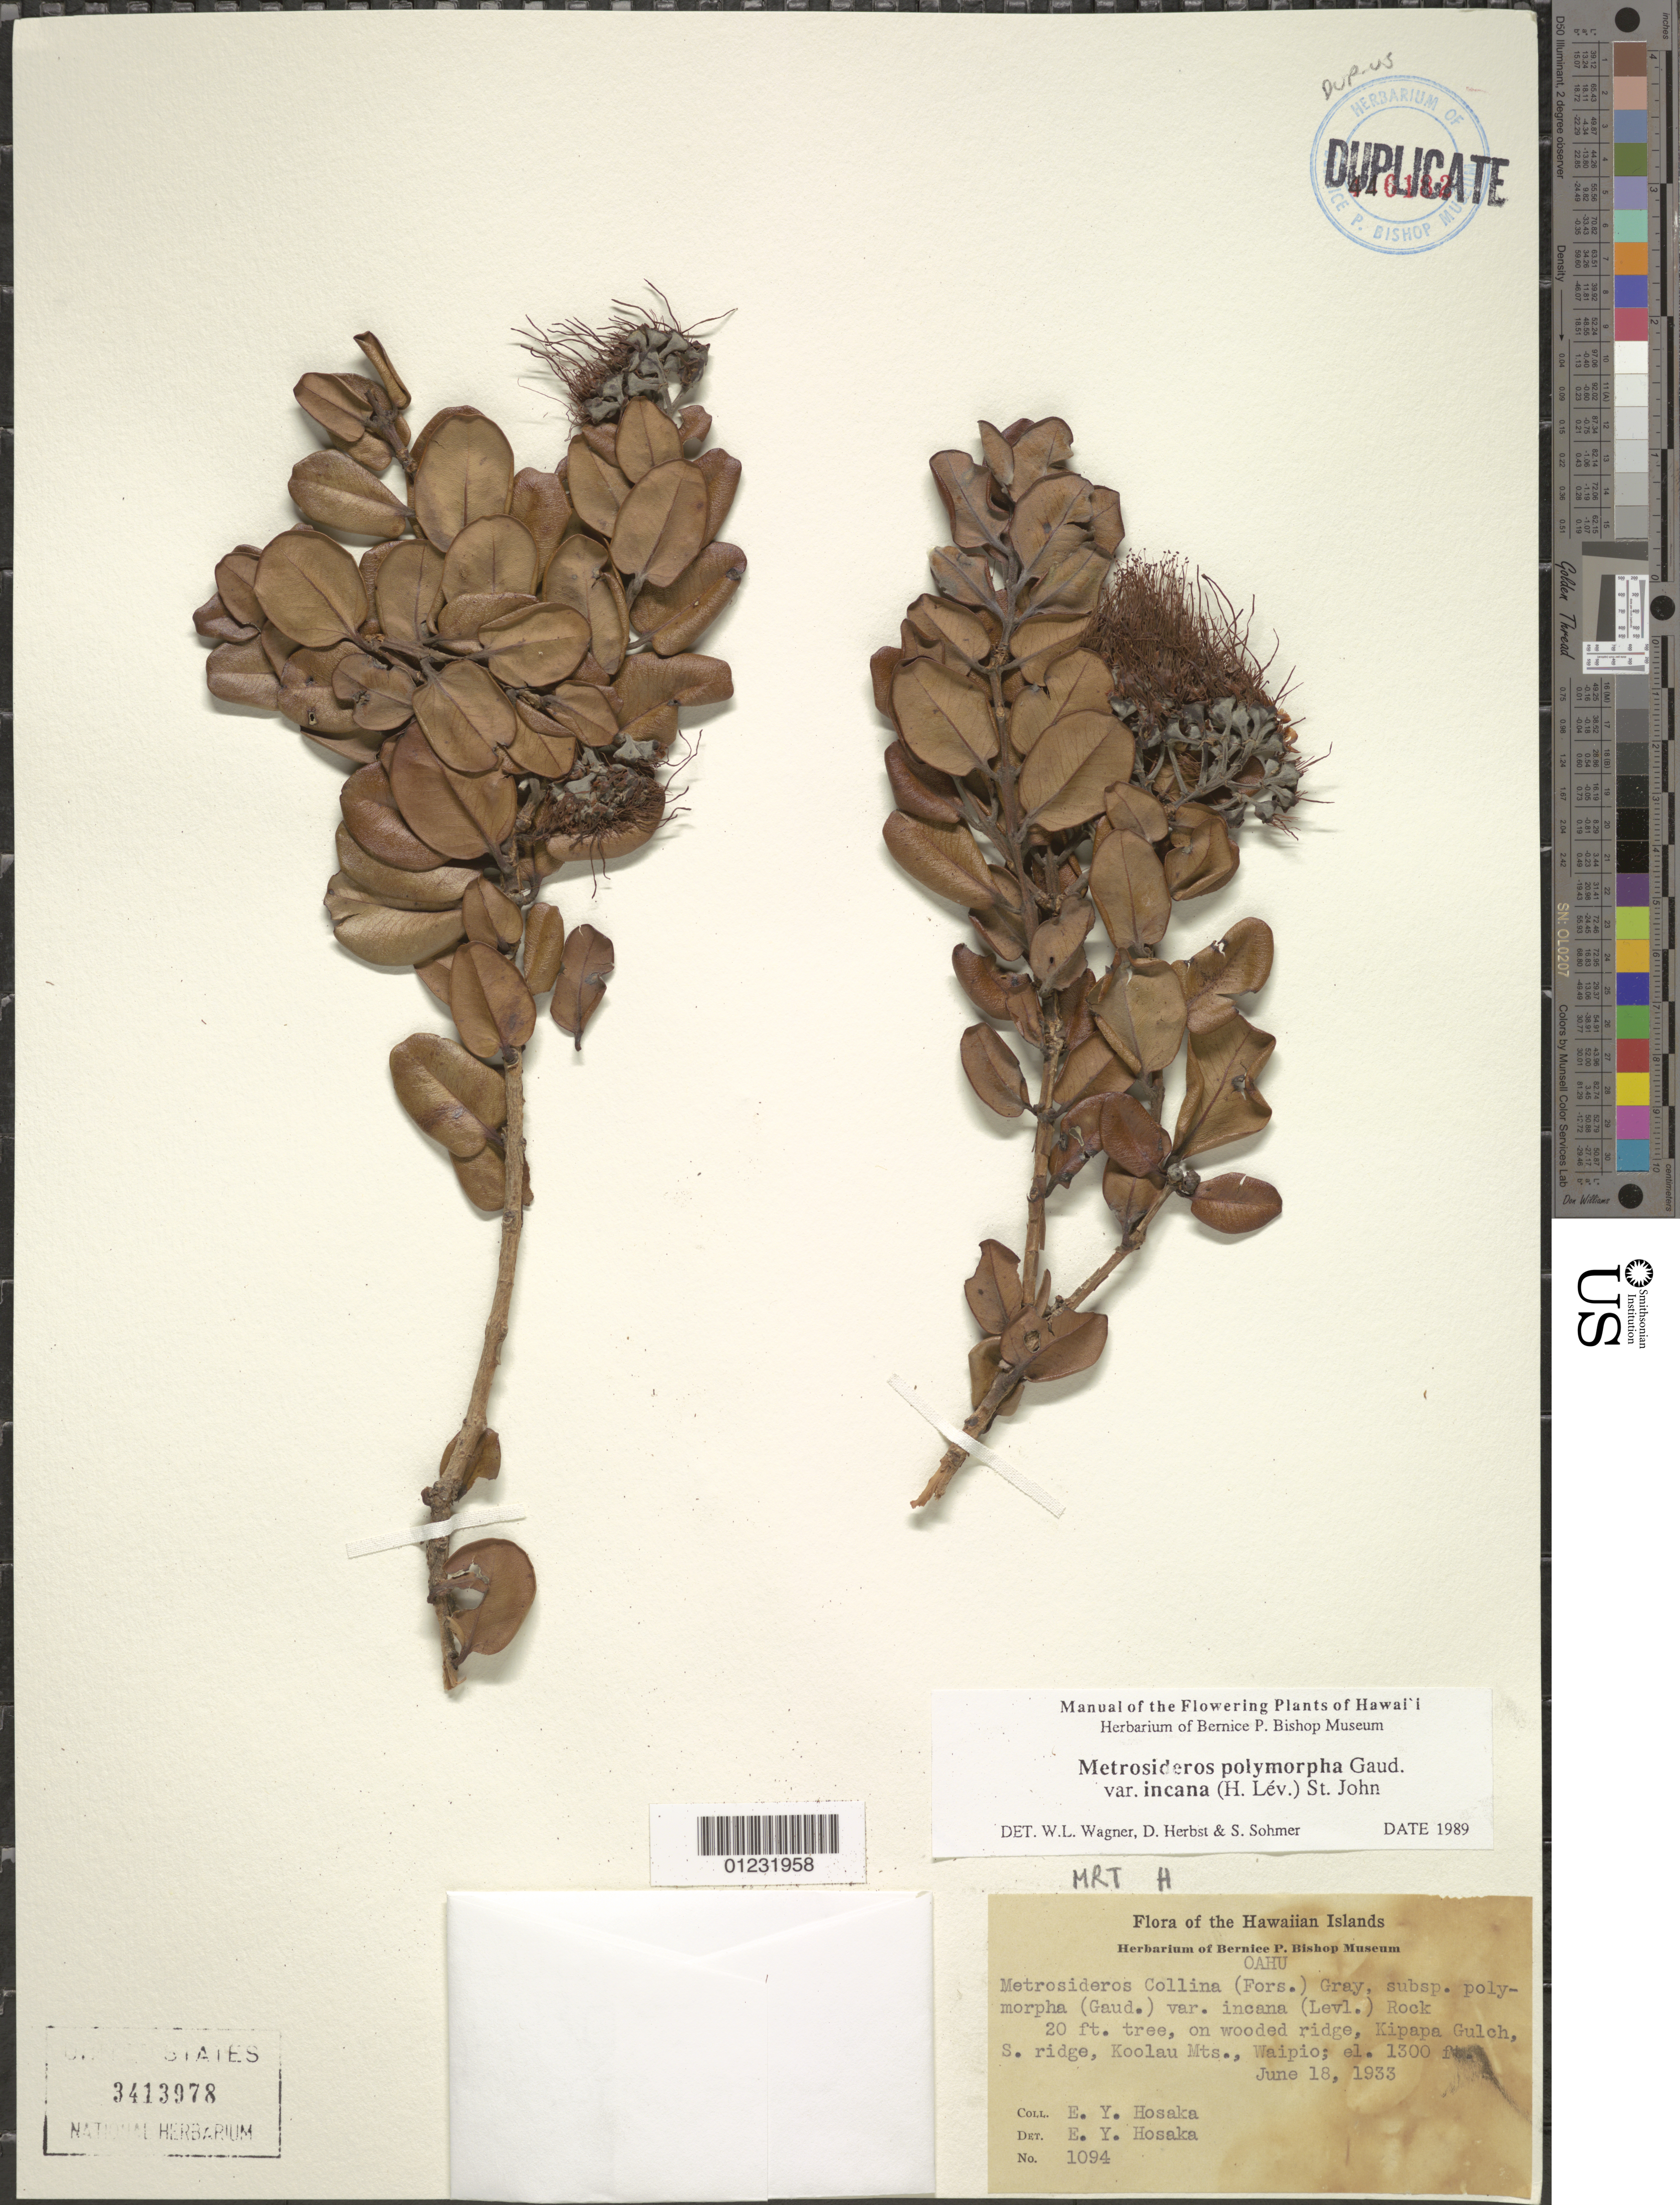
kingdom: Plantae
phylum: Tracheophyta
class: Magnoliopsida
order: Myrtales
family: Myrtaceae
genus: Metrosideros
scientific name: Metrosideros polymorpha var. incana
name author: H. St. John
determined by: Wagner, W. L.; Herbst, D. R.; Sohmer, S. H.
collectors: E. Y. Hosaka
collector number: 1094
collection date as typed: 18 Jun 1933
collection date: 1933-06-18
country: United States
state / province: Hawaii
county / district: Honolulu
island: Oahu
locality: South ridge, Kipapa Gulch, Waipio, Koolau Mountains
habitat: On wooded rodge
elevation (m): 396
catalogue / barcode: US 3413978